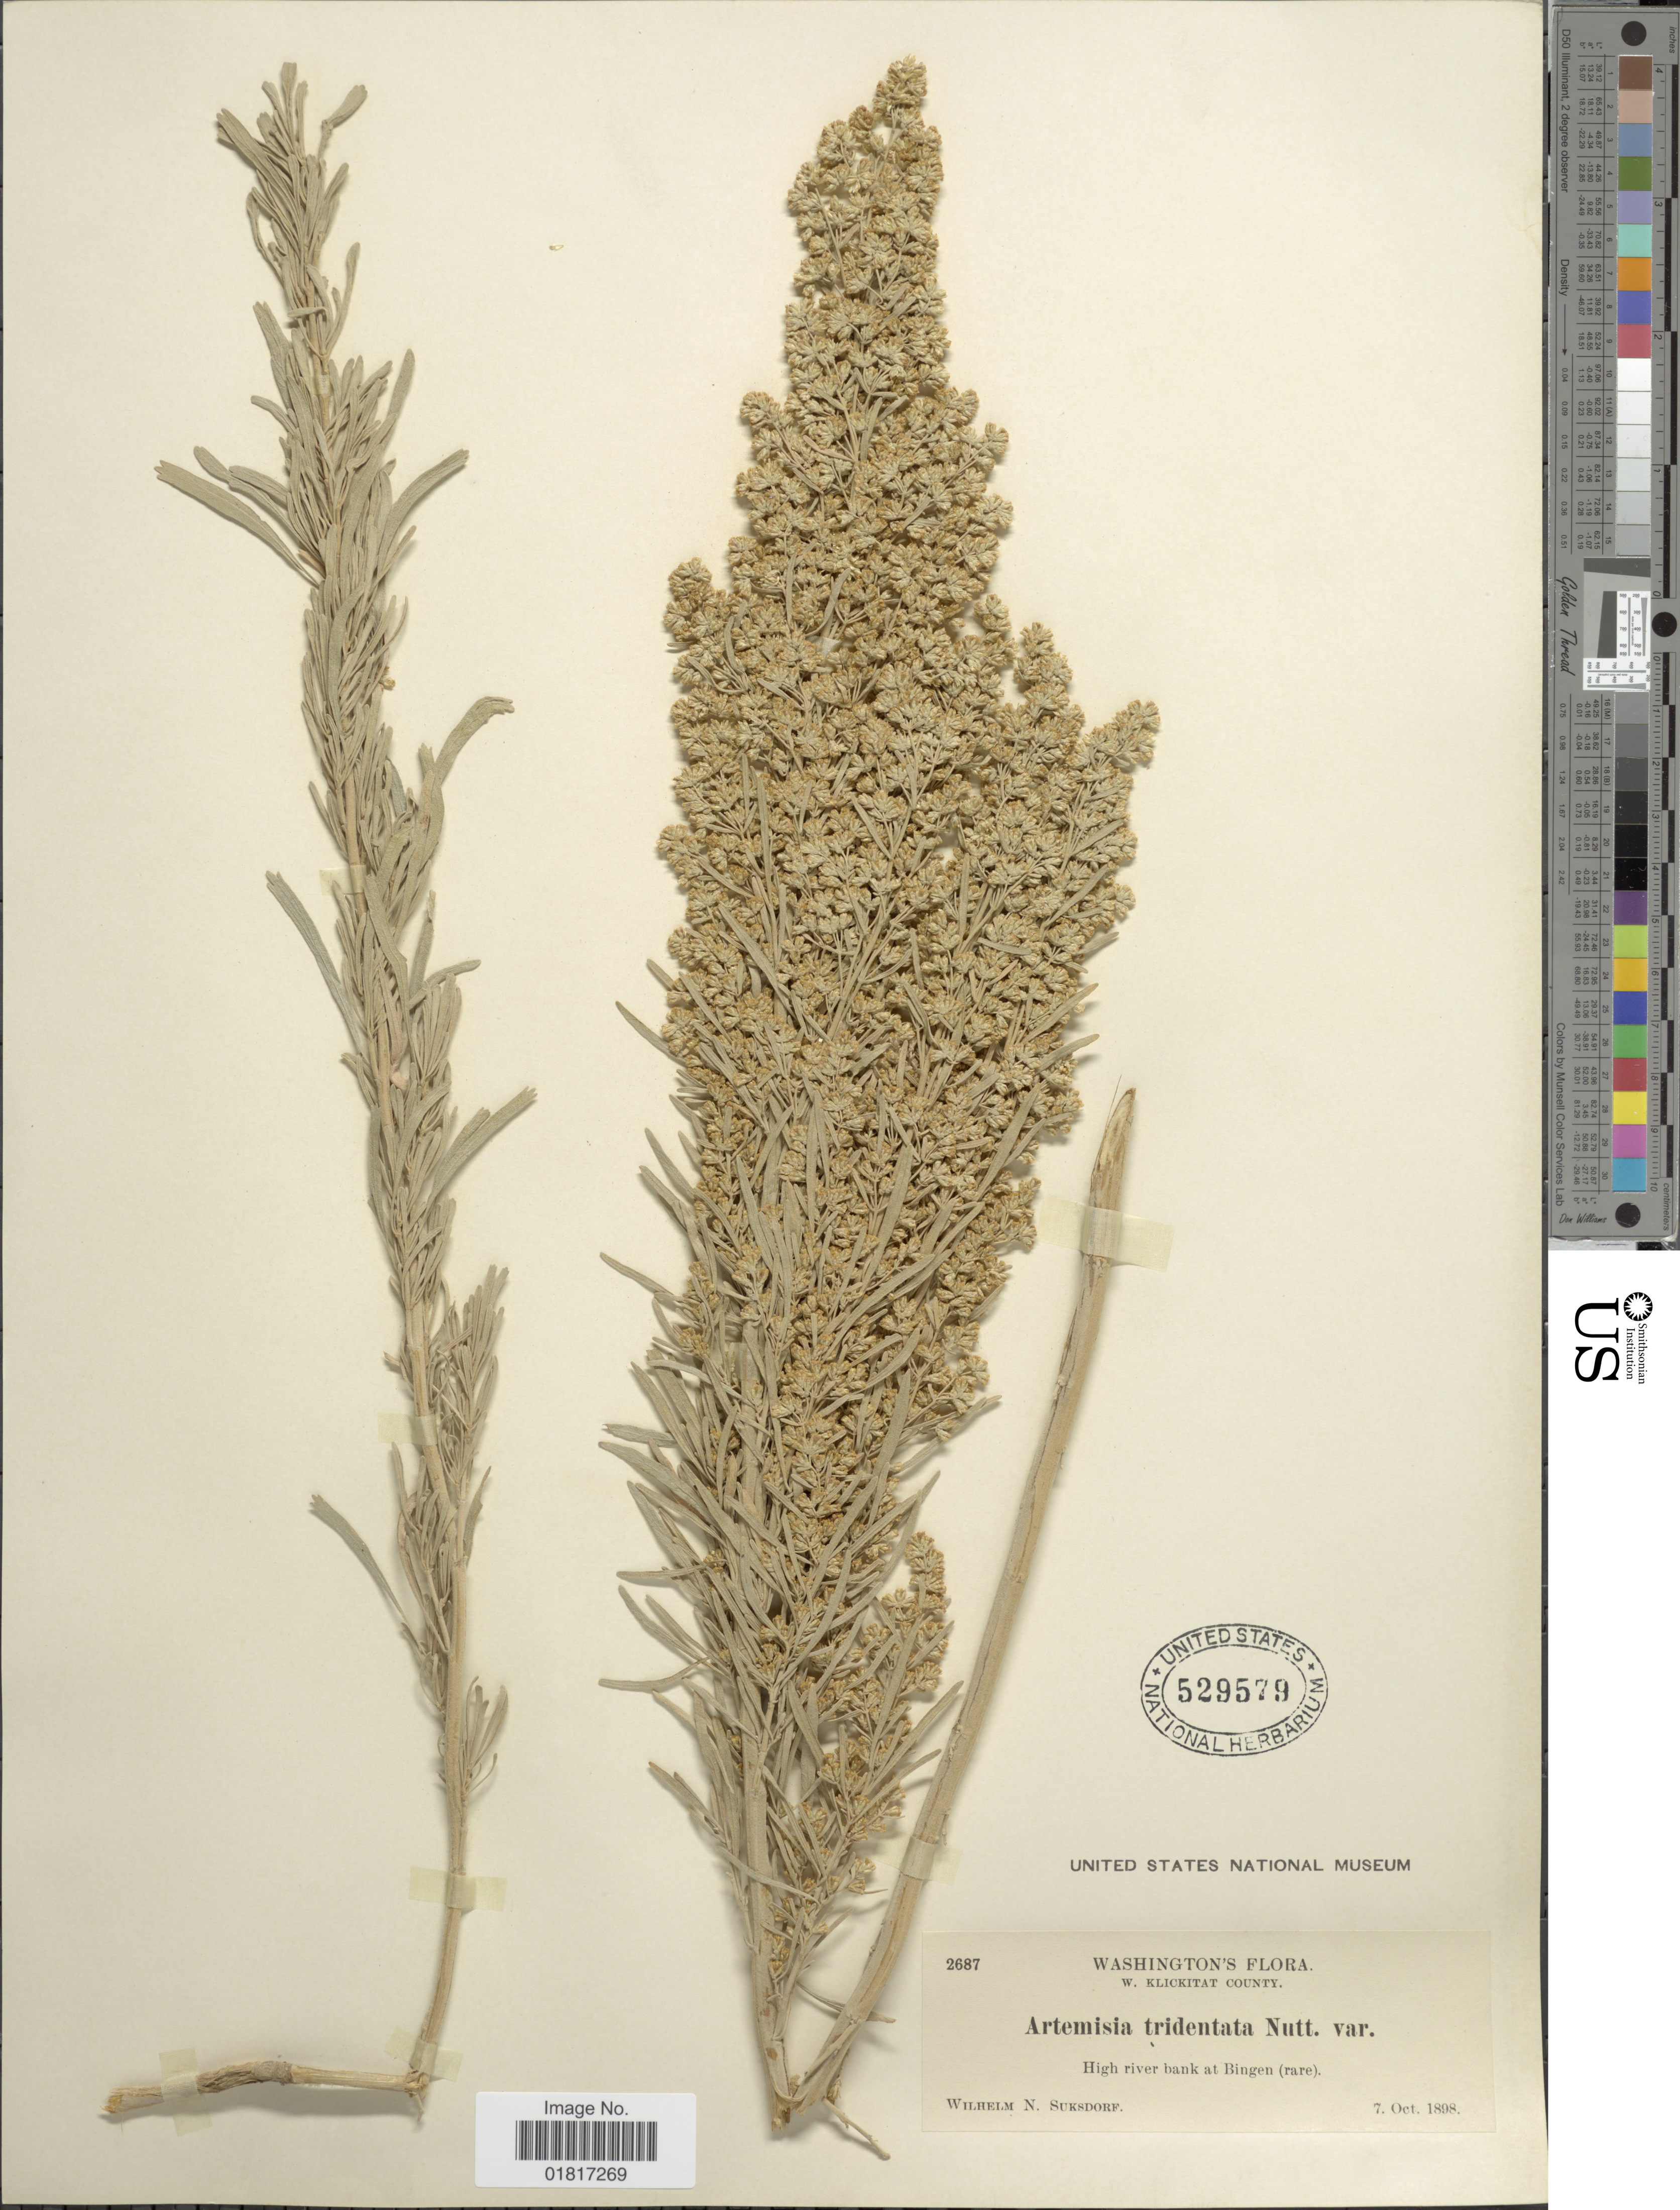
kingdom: Plantae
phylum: Tracheophyta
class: Magnoliopsida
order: Asterales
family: Asteraceae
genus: Artemisia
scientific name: Artemisia tridentata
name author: Nutt.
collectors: W. N. Suksdorf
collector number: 2687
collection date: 1898-10-07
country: United States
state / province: Washington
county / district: Klickitat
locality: W. Klickitat County, High river bank at Bingen (rare)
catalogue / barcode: US 529579